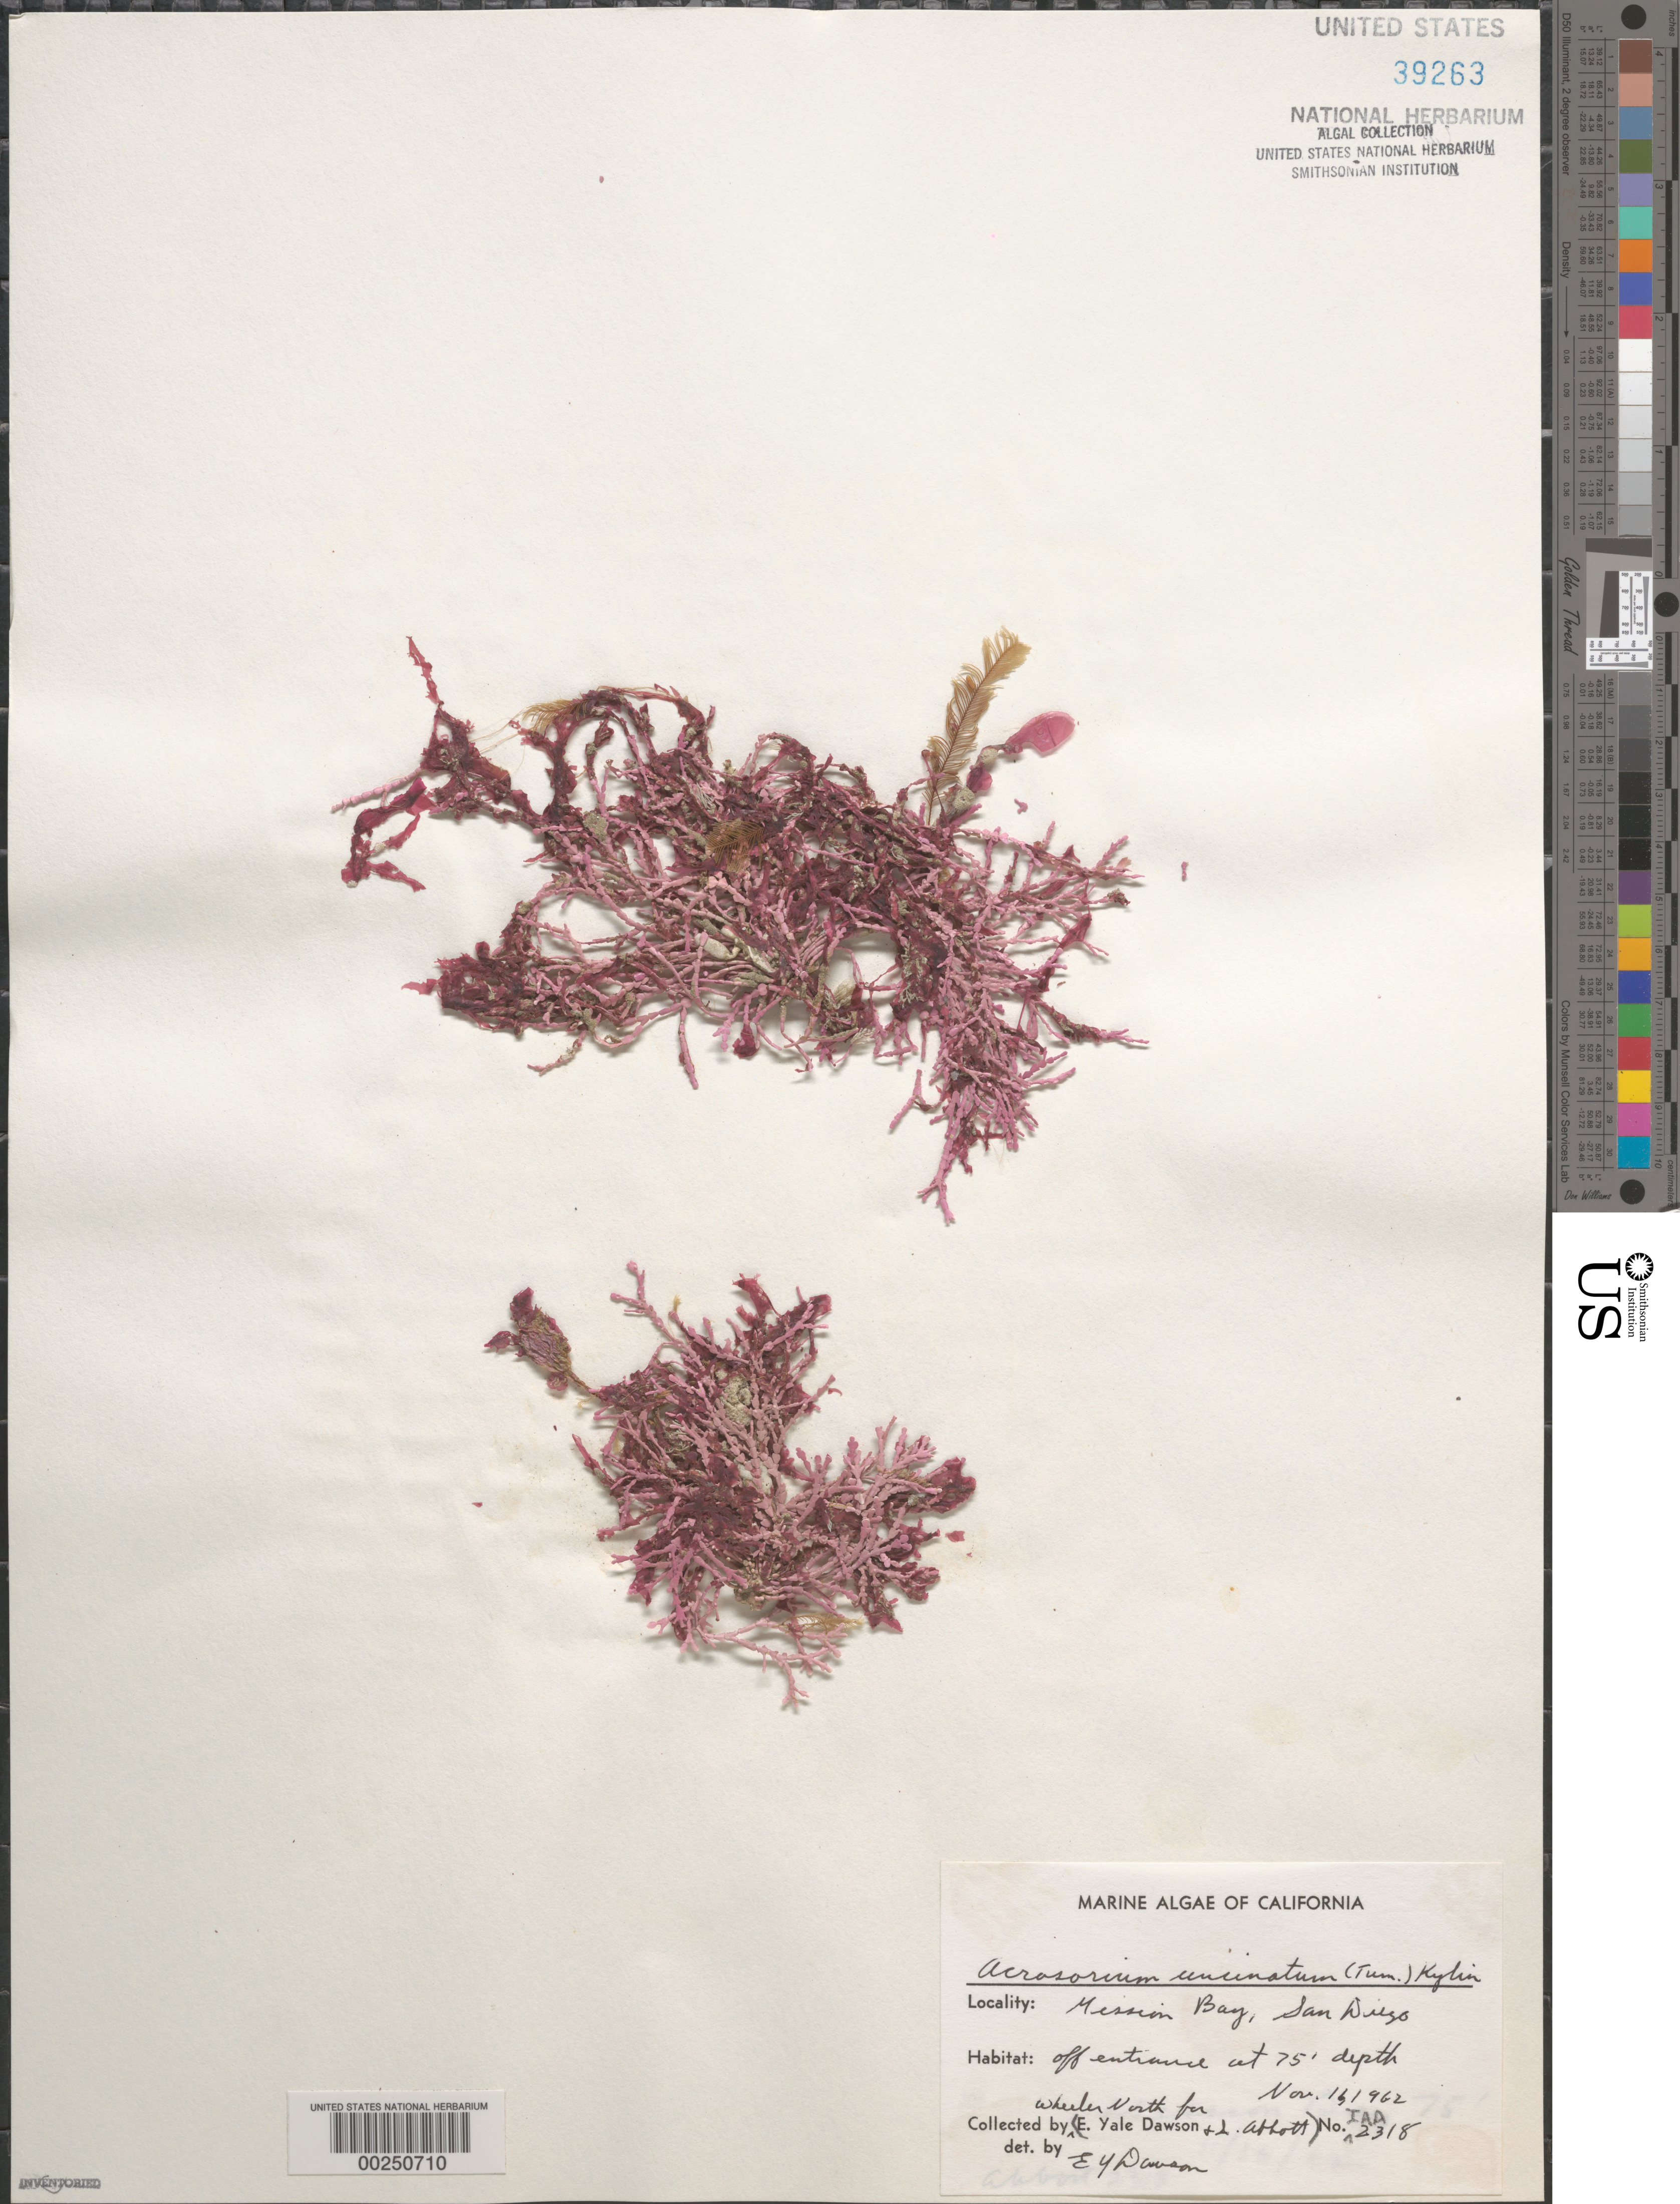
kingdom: Plantae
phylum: Rhodophyta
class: Florideophyceae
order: Ceramiales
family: Delesseriaceae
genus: Cryptopleura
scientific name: Cryptopleura ramosa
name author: (Huds.) L.M. Newton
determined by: Algae name updating Project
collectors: W. North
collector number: IAA 2318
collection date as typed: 16 Nov 1962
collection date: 1962-11-16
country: United States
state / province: California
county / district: San Diego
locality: San Diego, Mission Bay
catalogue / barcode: US 39263